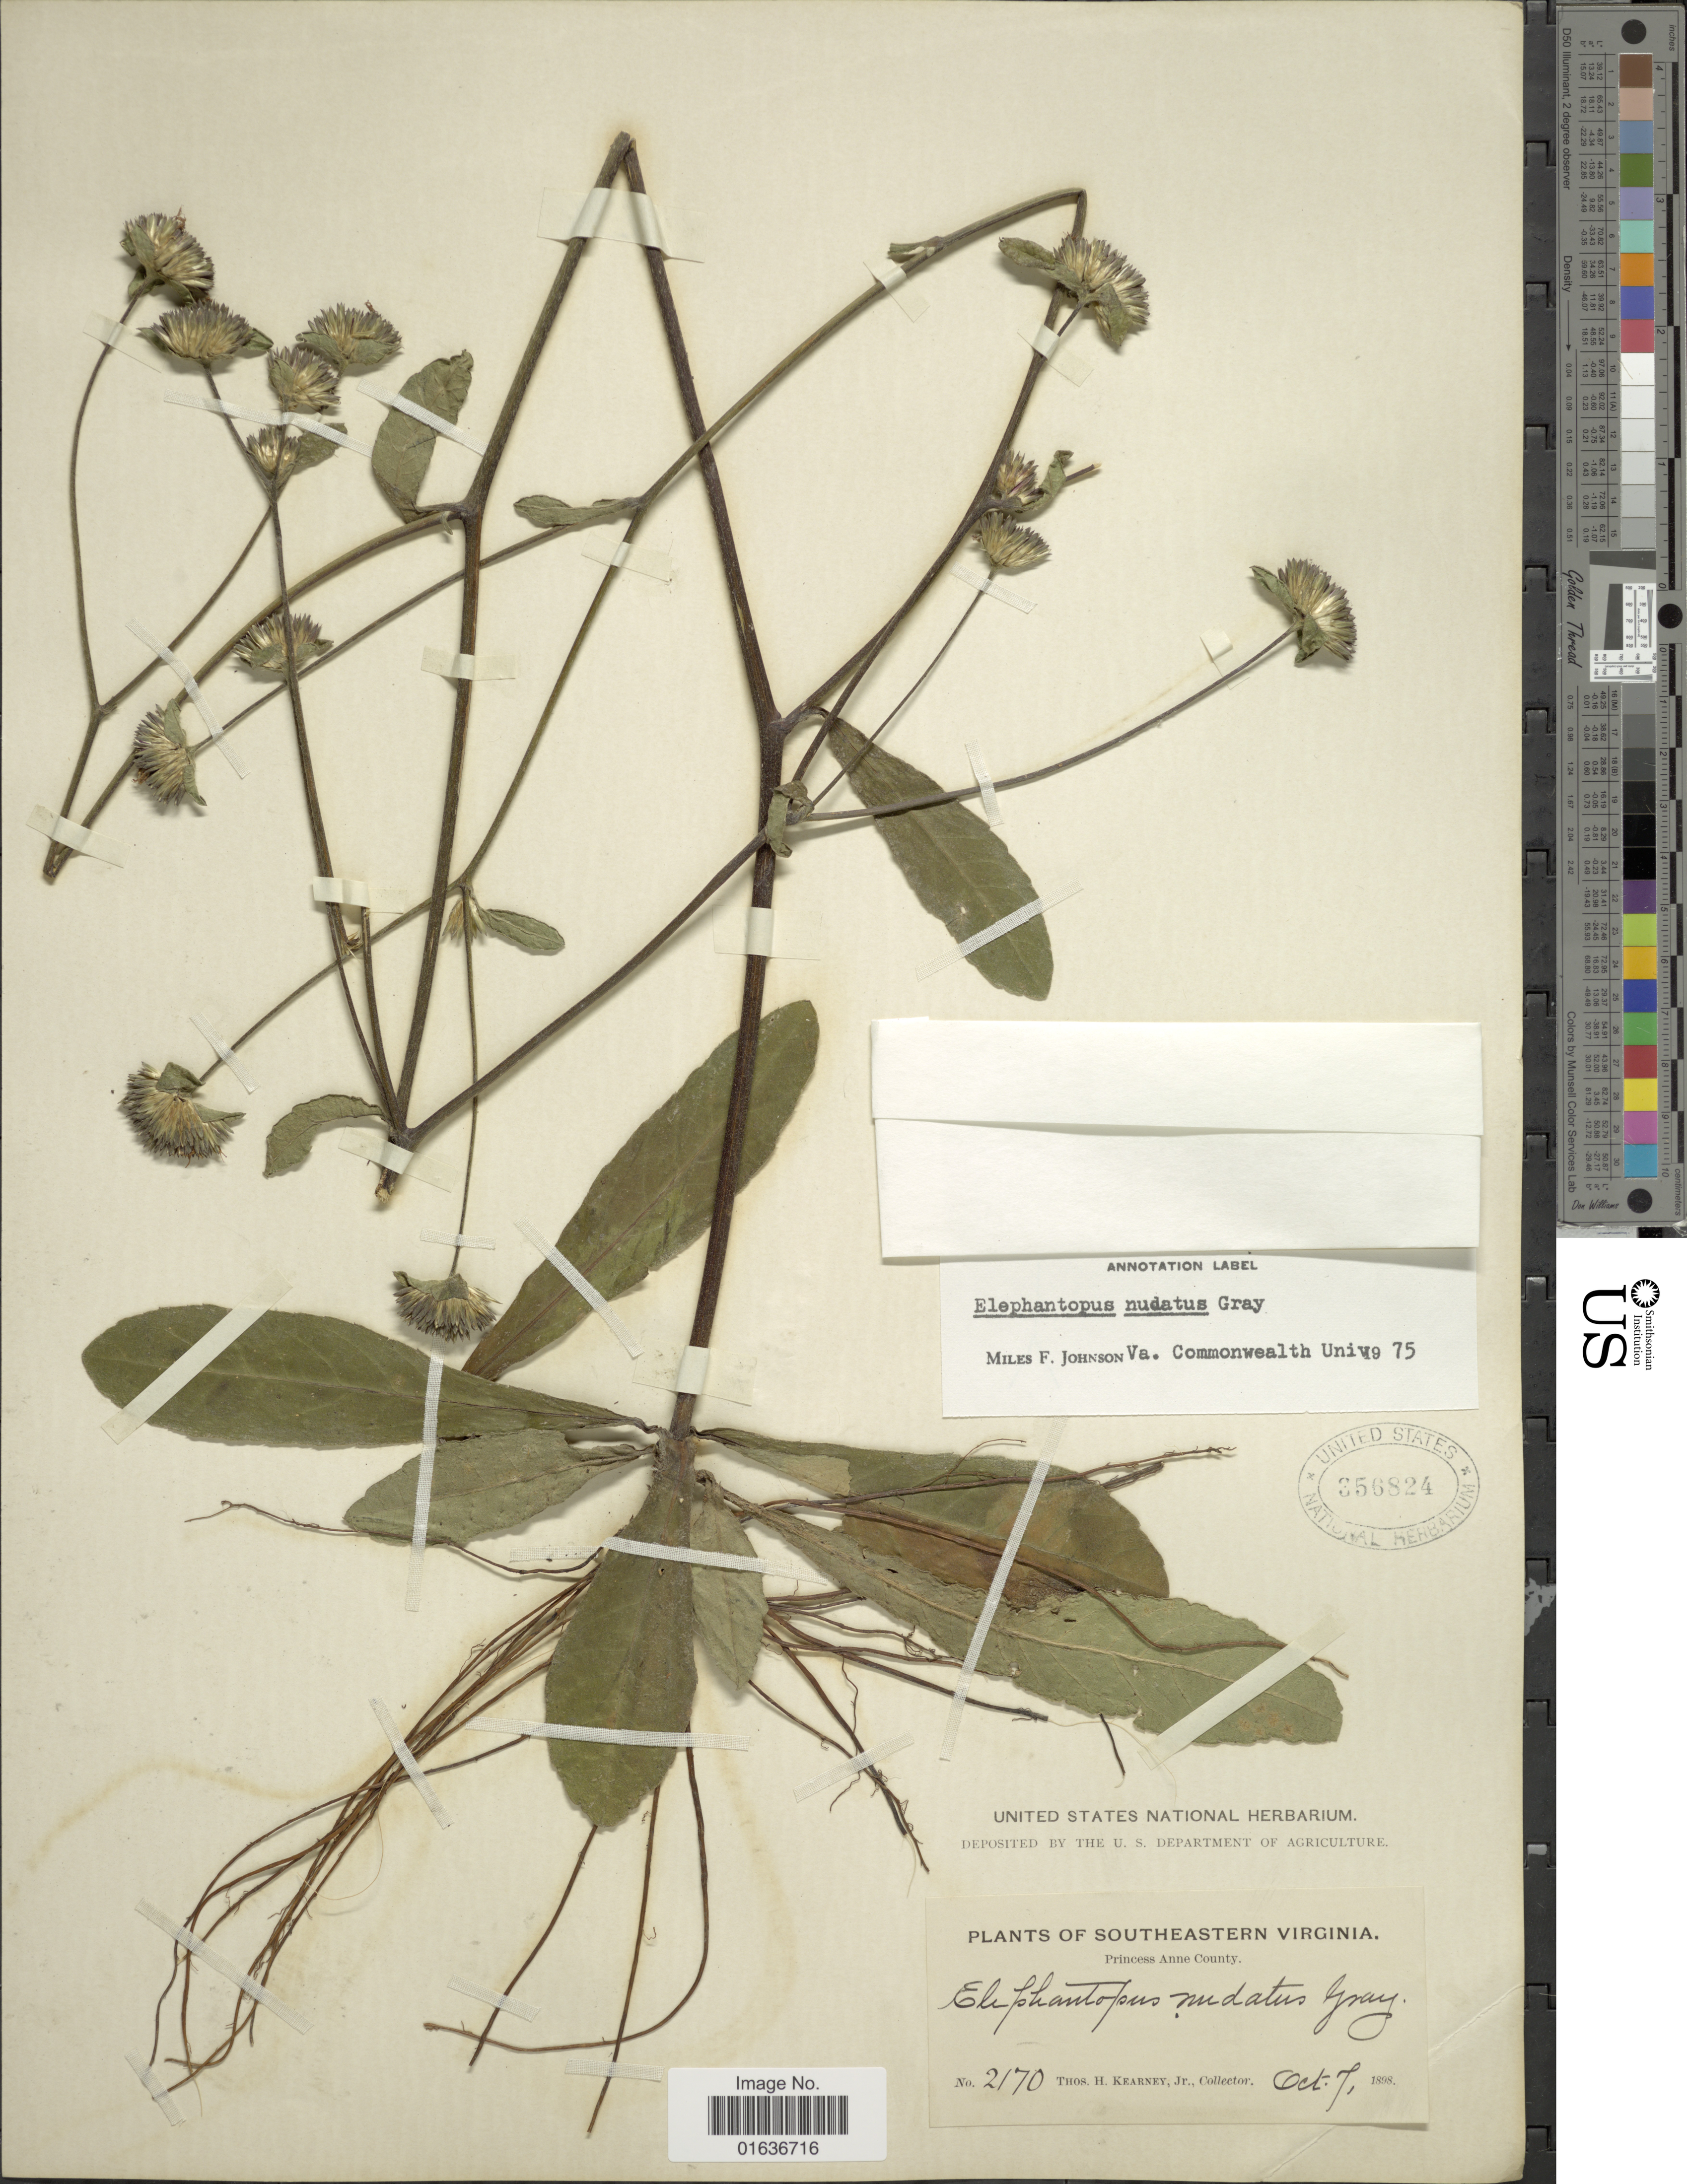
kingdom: Plantae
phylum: Tracheophyta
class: Magnoliopsida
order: Asterales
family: Asteraceae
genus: Elephantopus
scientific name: Elephantopus nudatus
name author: A. Gray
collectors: T. H. Kearney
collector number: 2170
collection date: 1898-10-07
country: United States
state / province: Virginia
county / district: City of Virginia Beach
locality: Southeastern Virginia, Princess Anne (=historic county name) County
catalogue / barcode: US 356824